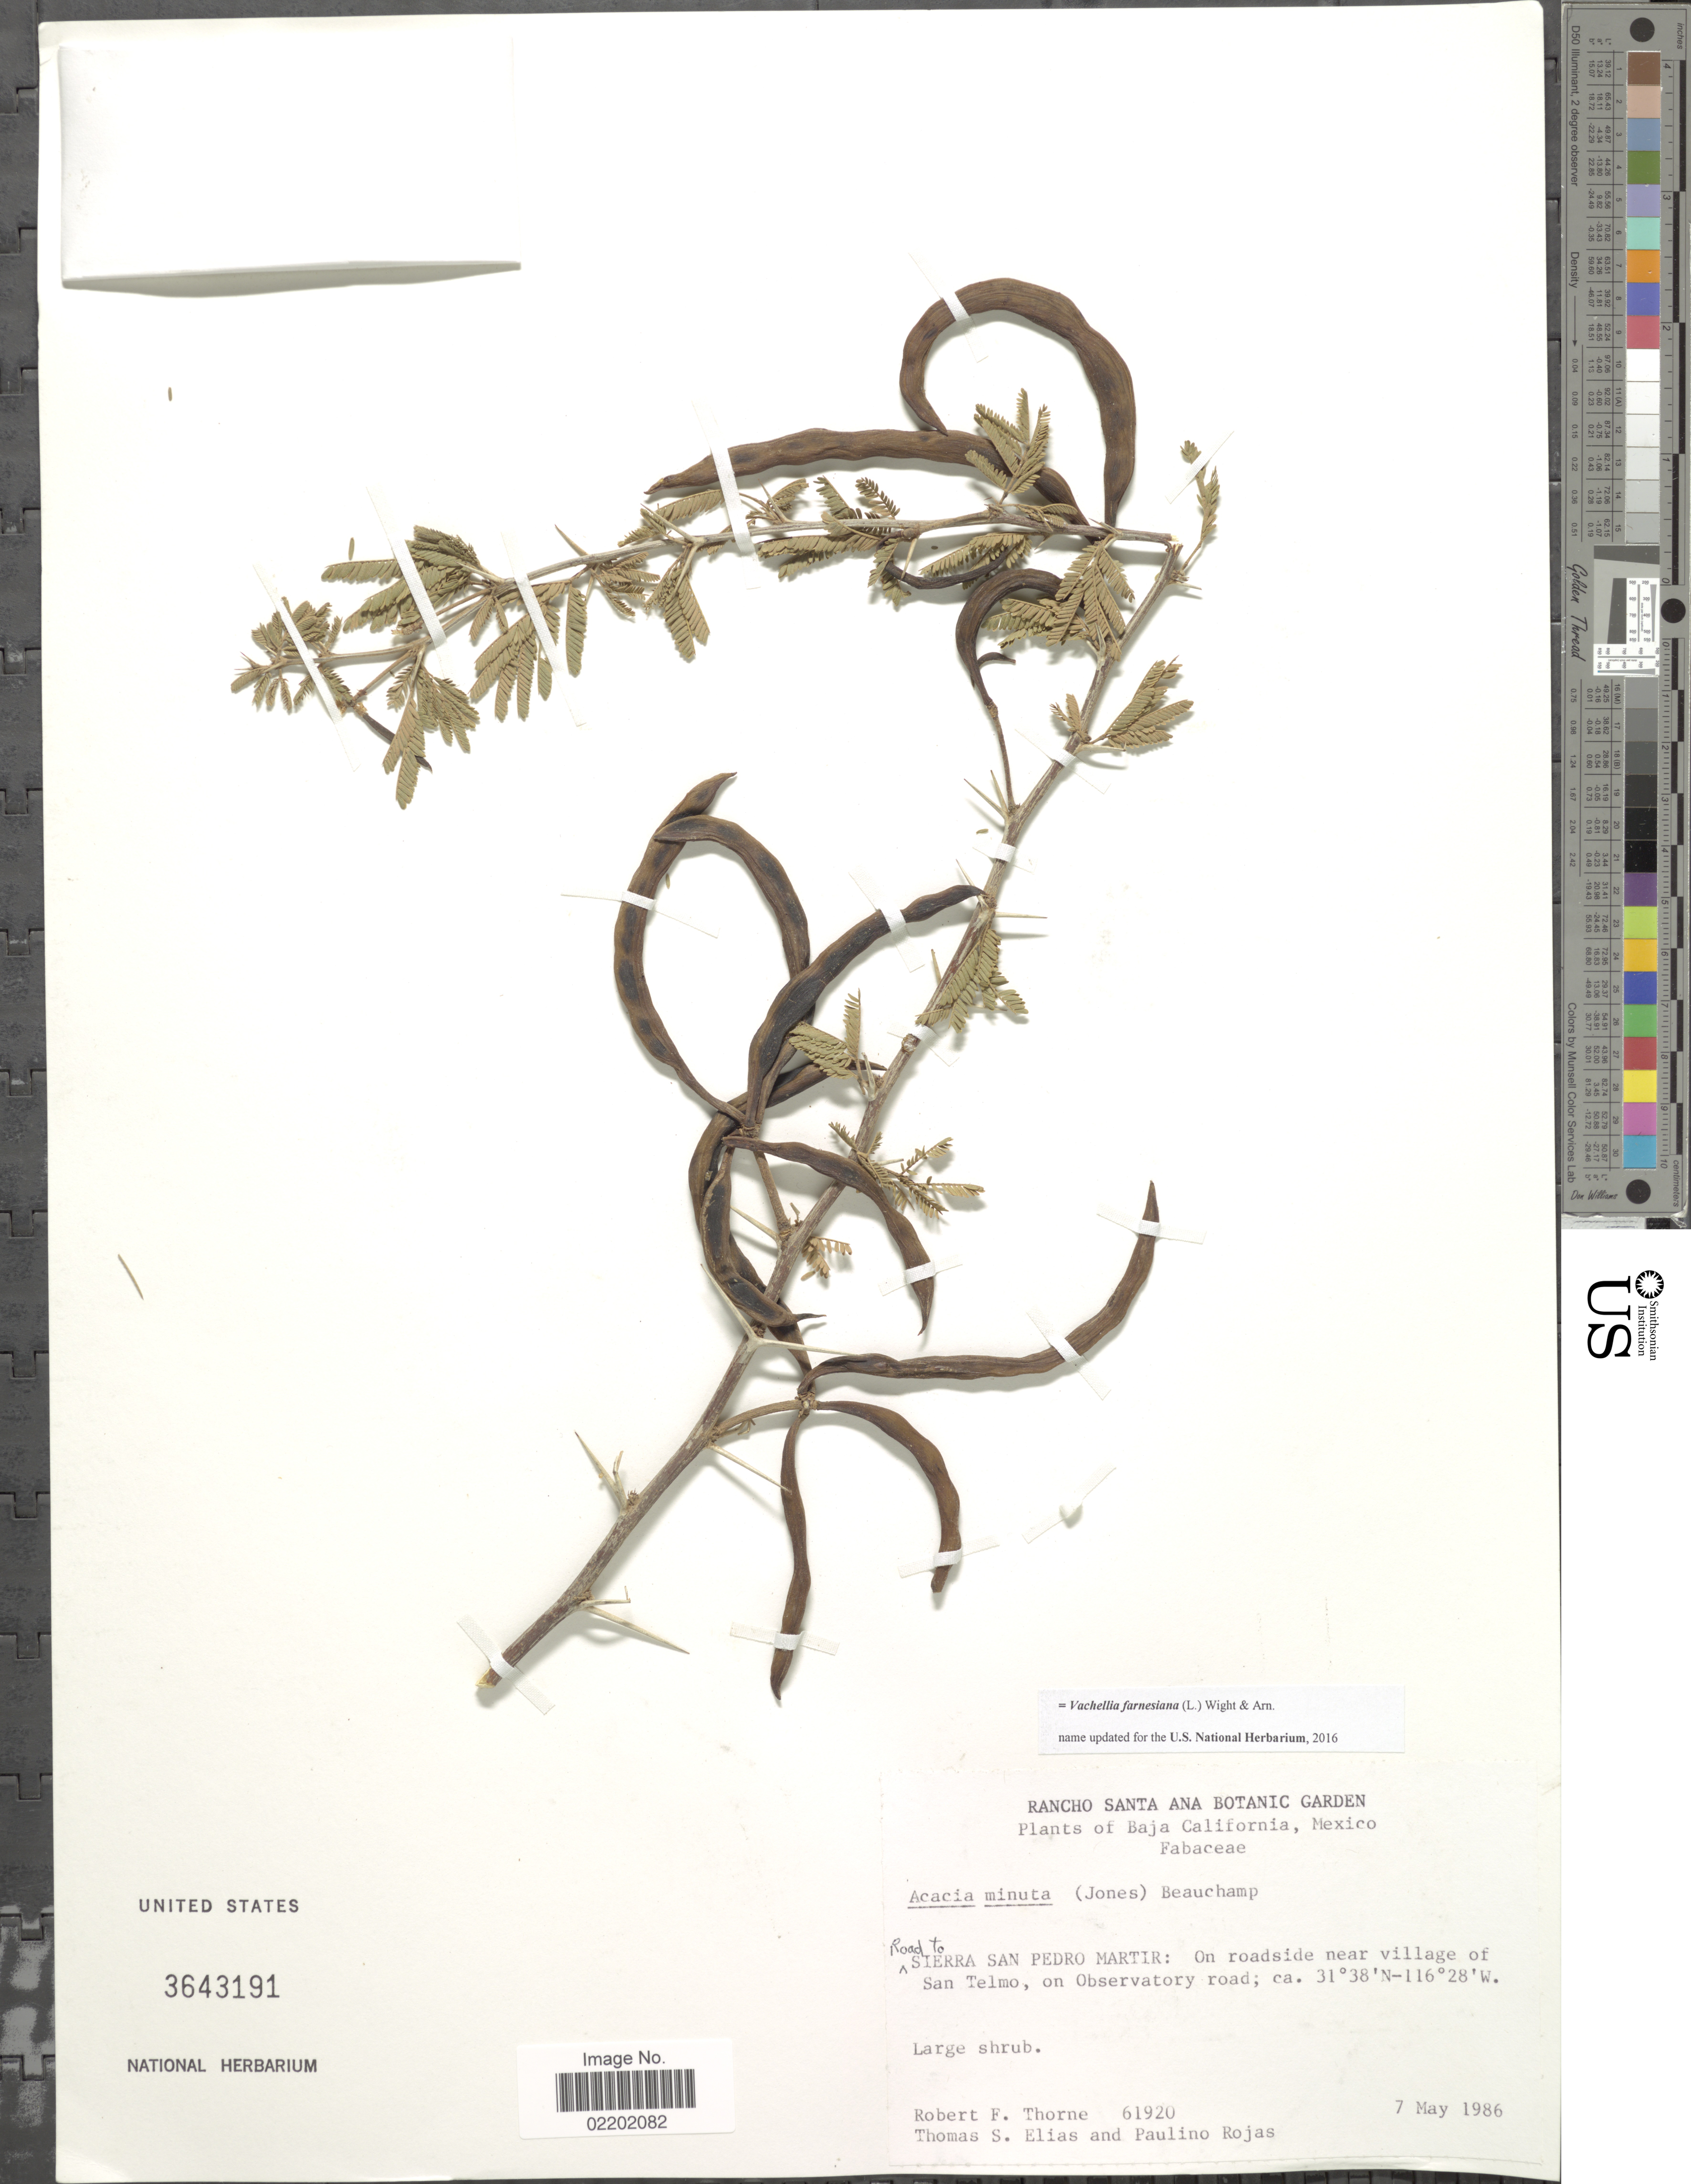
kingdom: Plantae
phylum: Tracheophyta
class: Magnoliopsida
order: Fabales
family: Fabaceae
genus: Vachellia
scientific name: Vachellia farnesiana var. farnesiana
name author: (L.) Wight & Arn.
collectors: R. F. Thorne, T. S. Elias & P. Rojas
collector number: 61920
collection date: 1986-05-07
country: Mexico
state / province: Baja California Norte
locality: Road to Sierra San Pedro Martin: On roadside near village of San Telmo, on Observatory road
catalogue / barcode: US 3643191